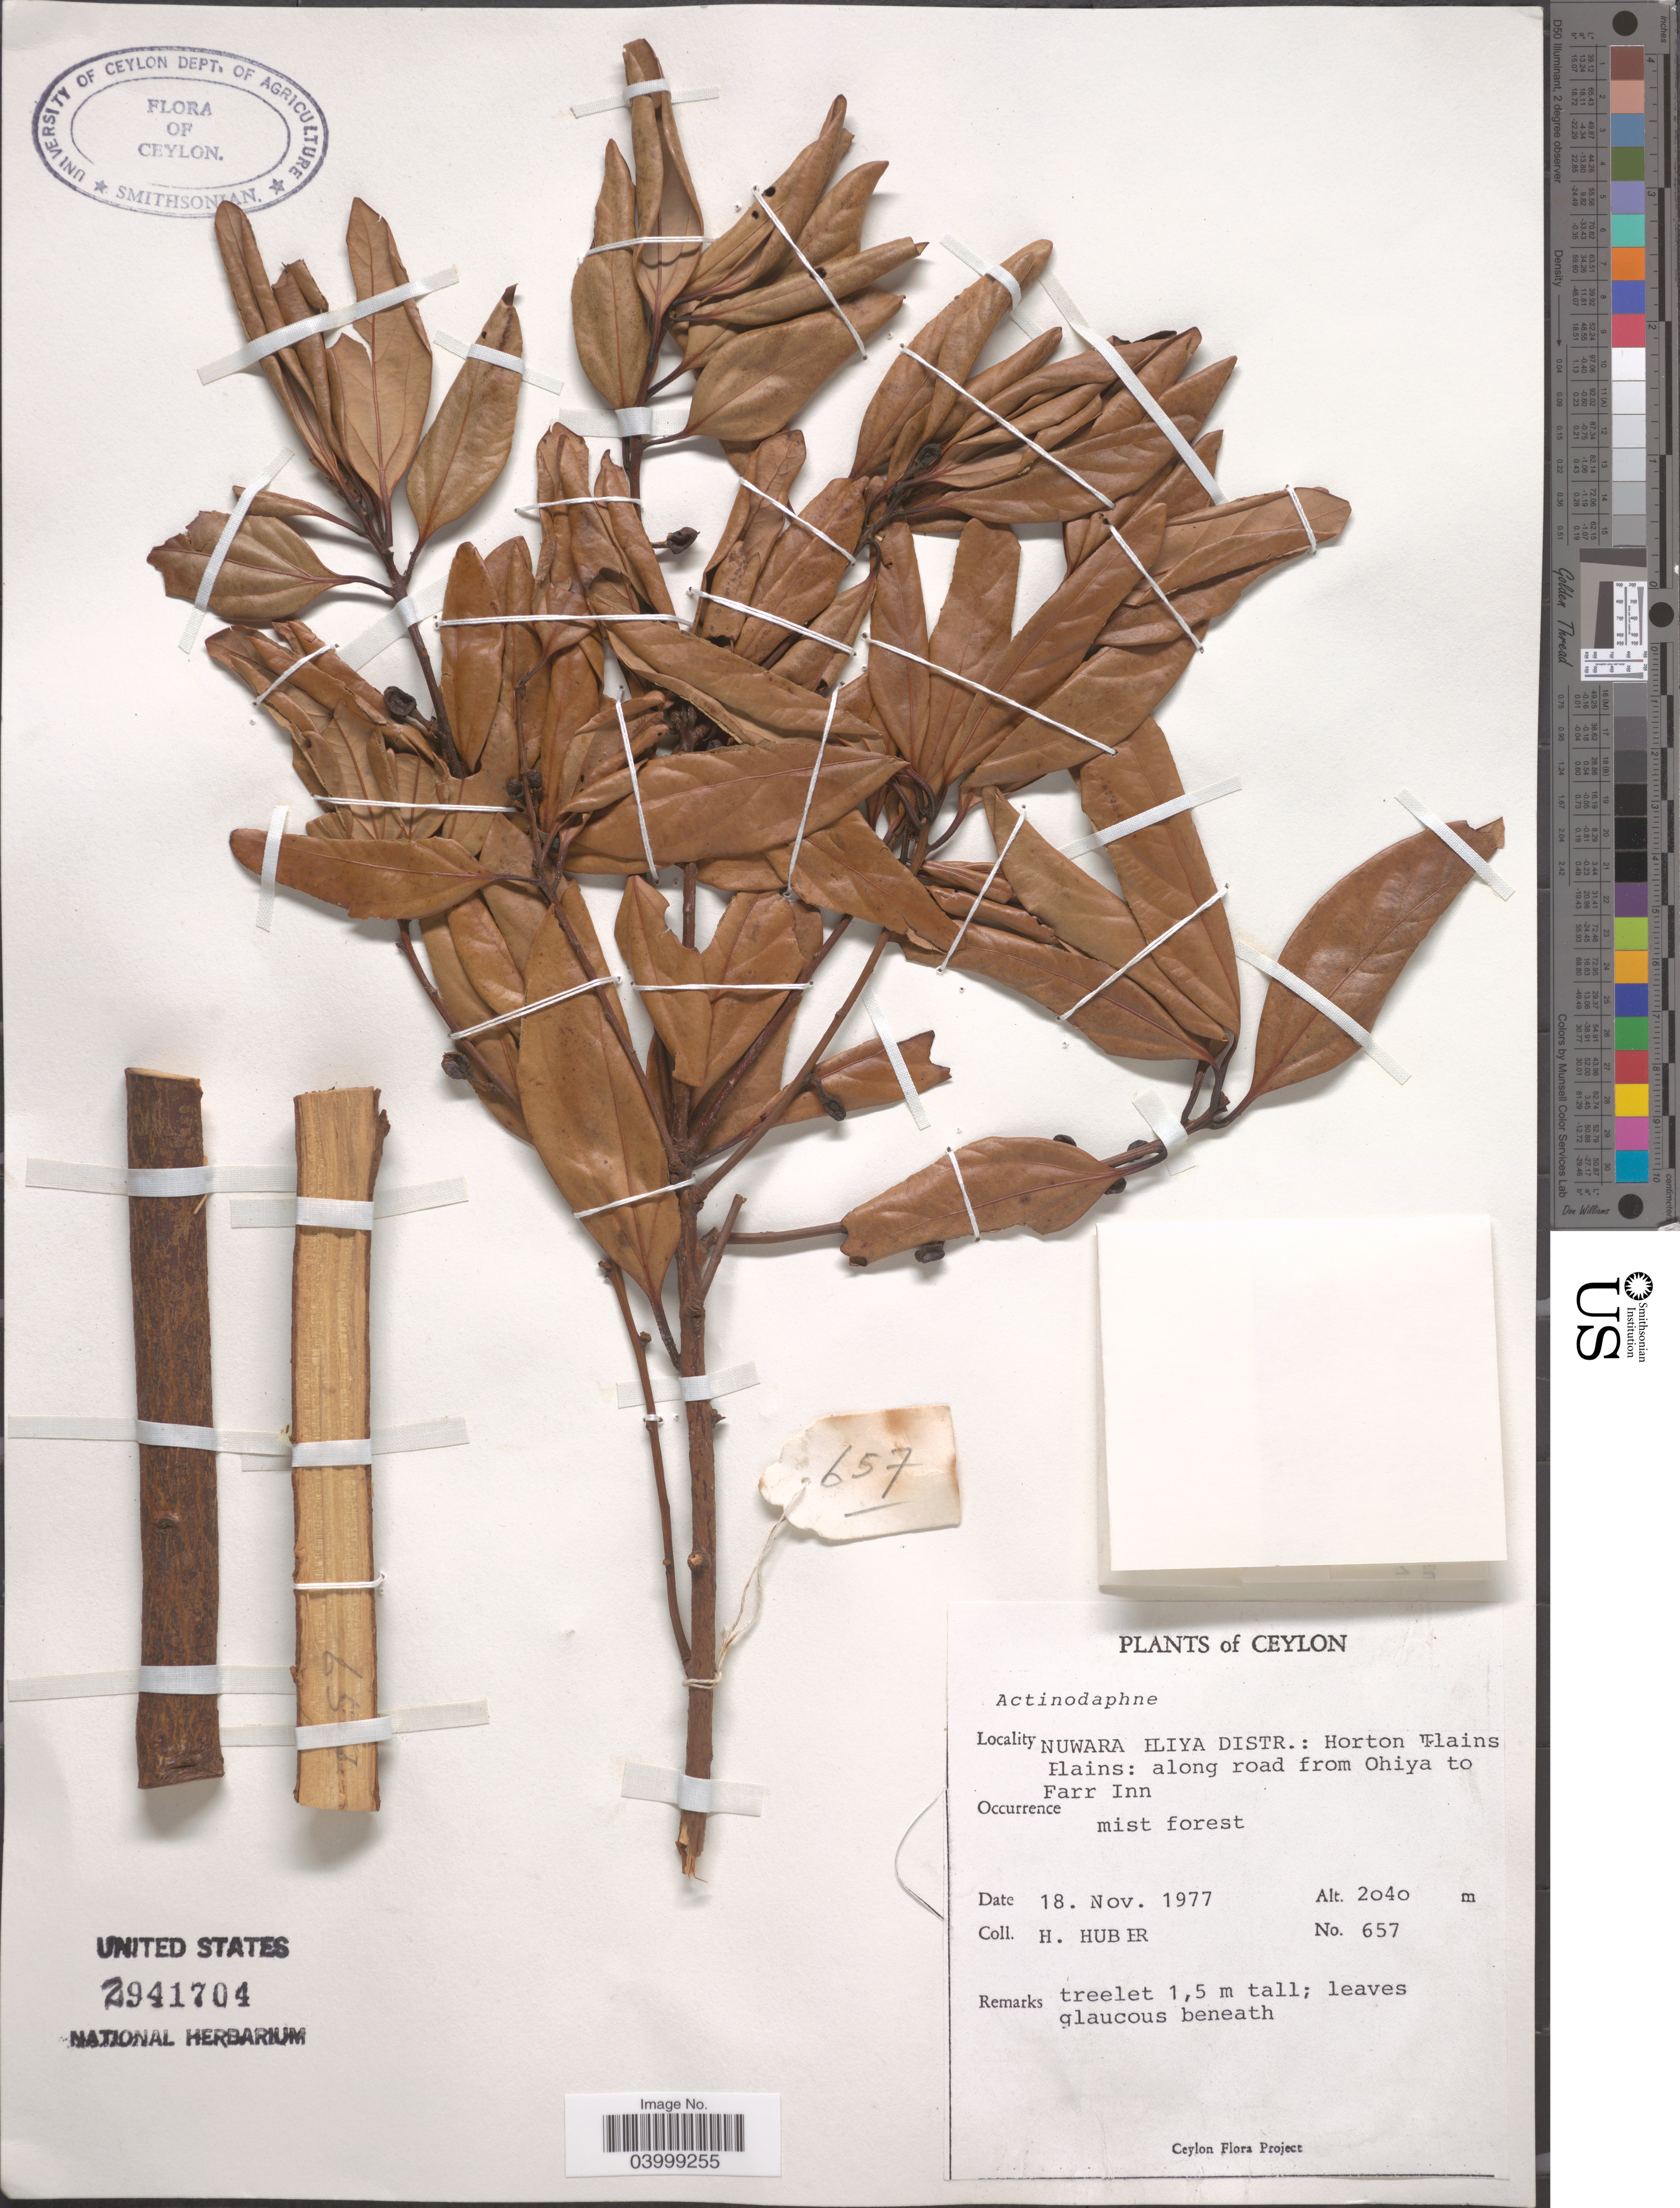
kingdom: Plantae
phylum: Tracheophyta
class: Magnoliopsida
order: Laurales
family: Lauraceae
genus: Actinodaphne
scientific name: Actinodaphne sp.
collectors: H. Huber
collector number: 657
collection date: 1977-11-18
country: Sri Lanka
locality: Ceylon. Nuwara Eliya Distr.: Horton Plains: along road from Ohiya to Farr Inn.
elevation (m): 2040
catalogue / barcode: US 2941704